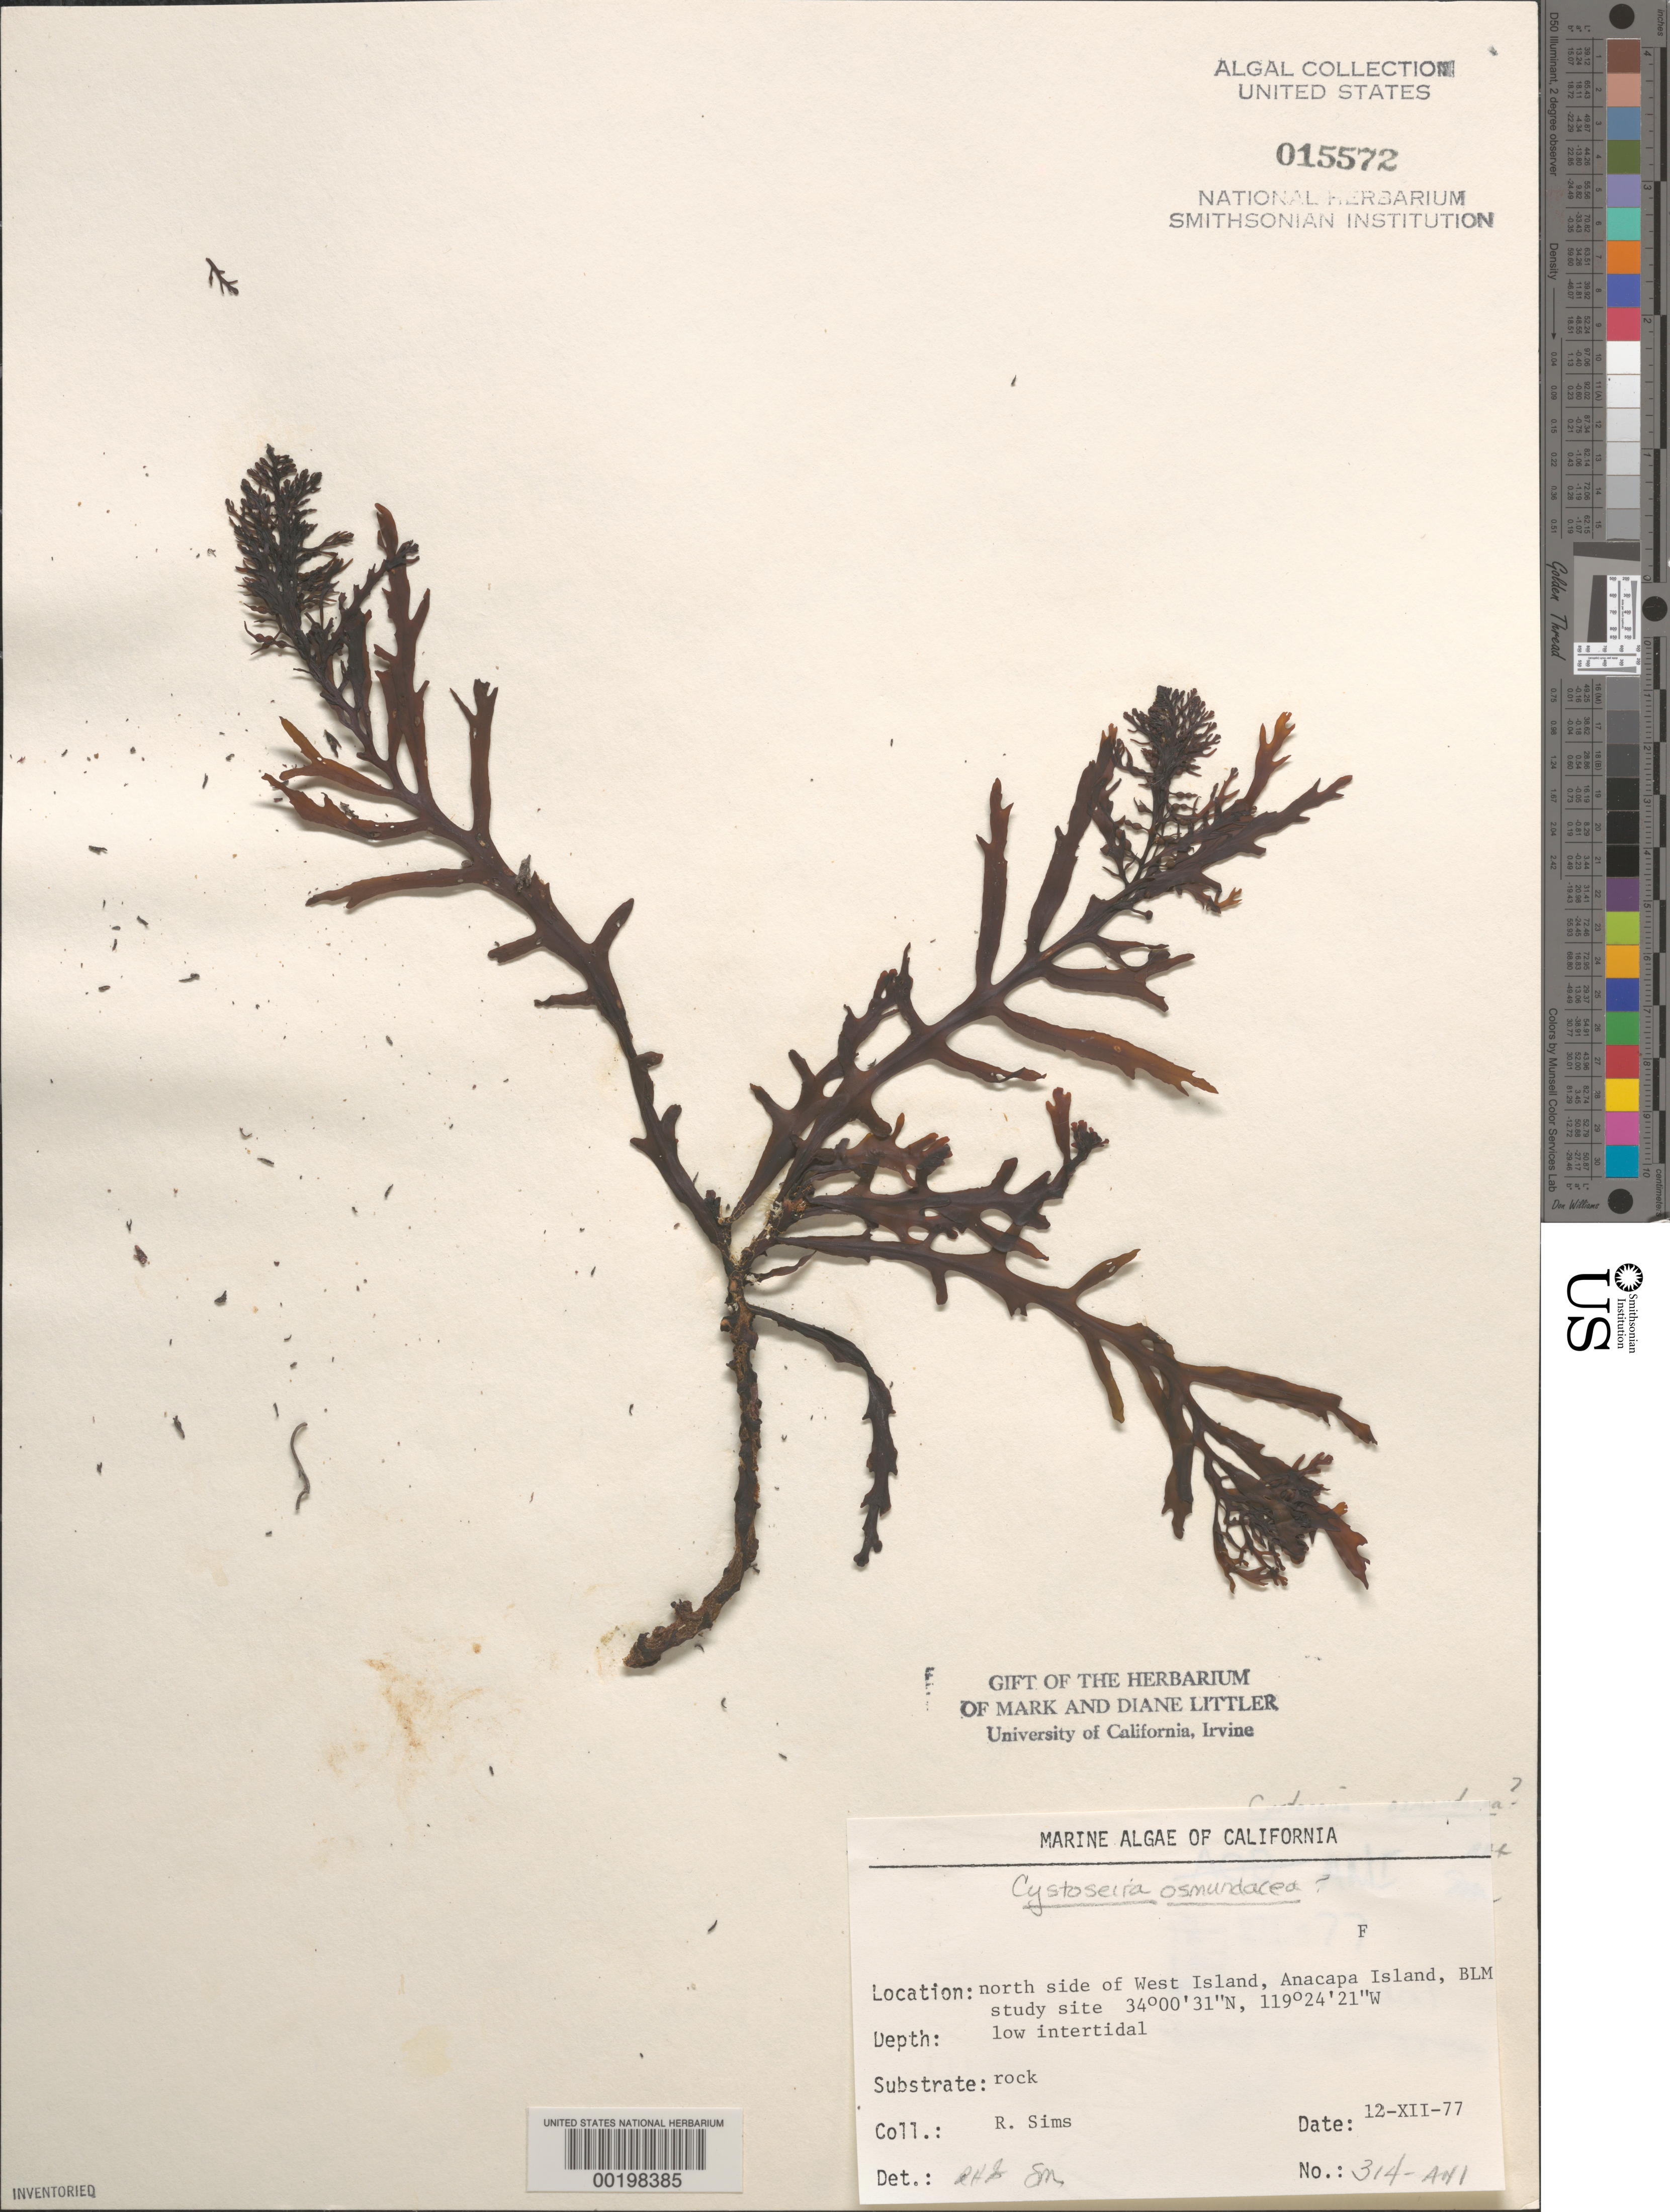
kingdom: Chromista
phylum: Ochrophyta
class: Phaeophyceae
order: Fucales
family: Sargassaceae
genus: Cystoseira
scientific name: Cystoseira osmundacea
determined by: Sims, Robert H.; Murray, S. N.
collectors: R. H. Sims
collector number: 314-ANI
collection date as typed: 12 Dec 1977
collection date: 1977-12-12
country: United States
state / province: California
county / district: Ventura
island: Anacapa Island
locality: North side of west island, northwest end of Frenchy's Cove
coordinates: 34 00'31"N, 119 24'21"W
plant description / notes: BLM-SOCALBIGHT Rocky Intertidal Survey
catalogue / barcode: US 15572